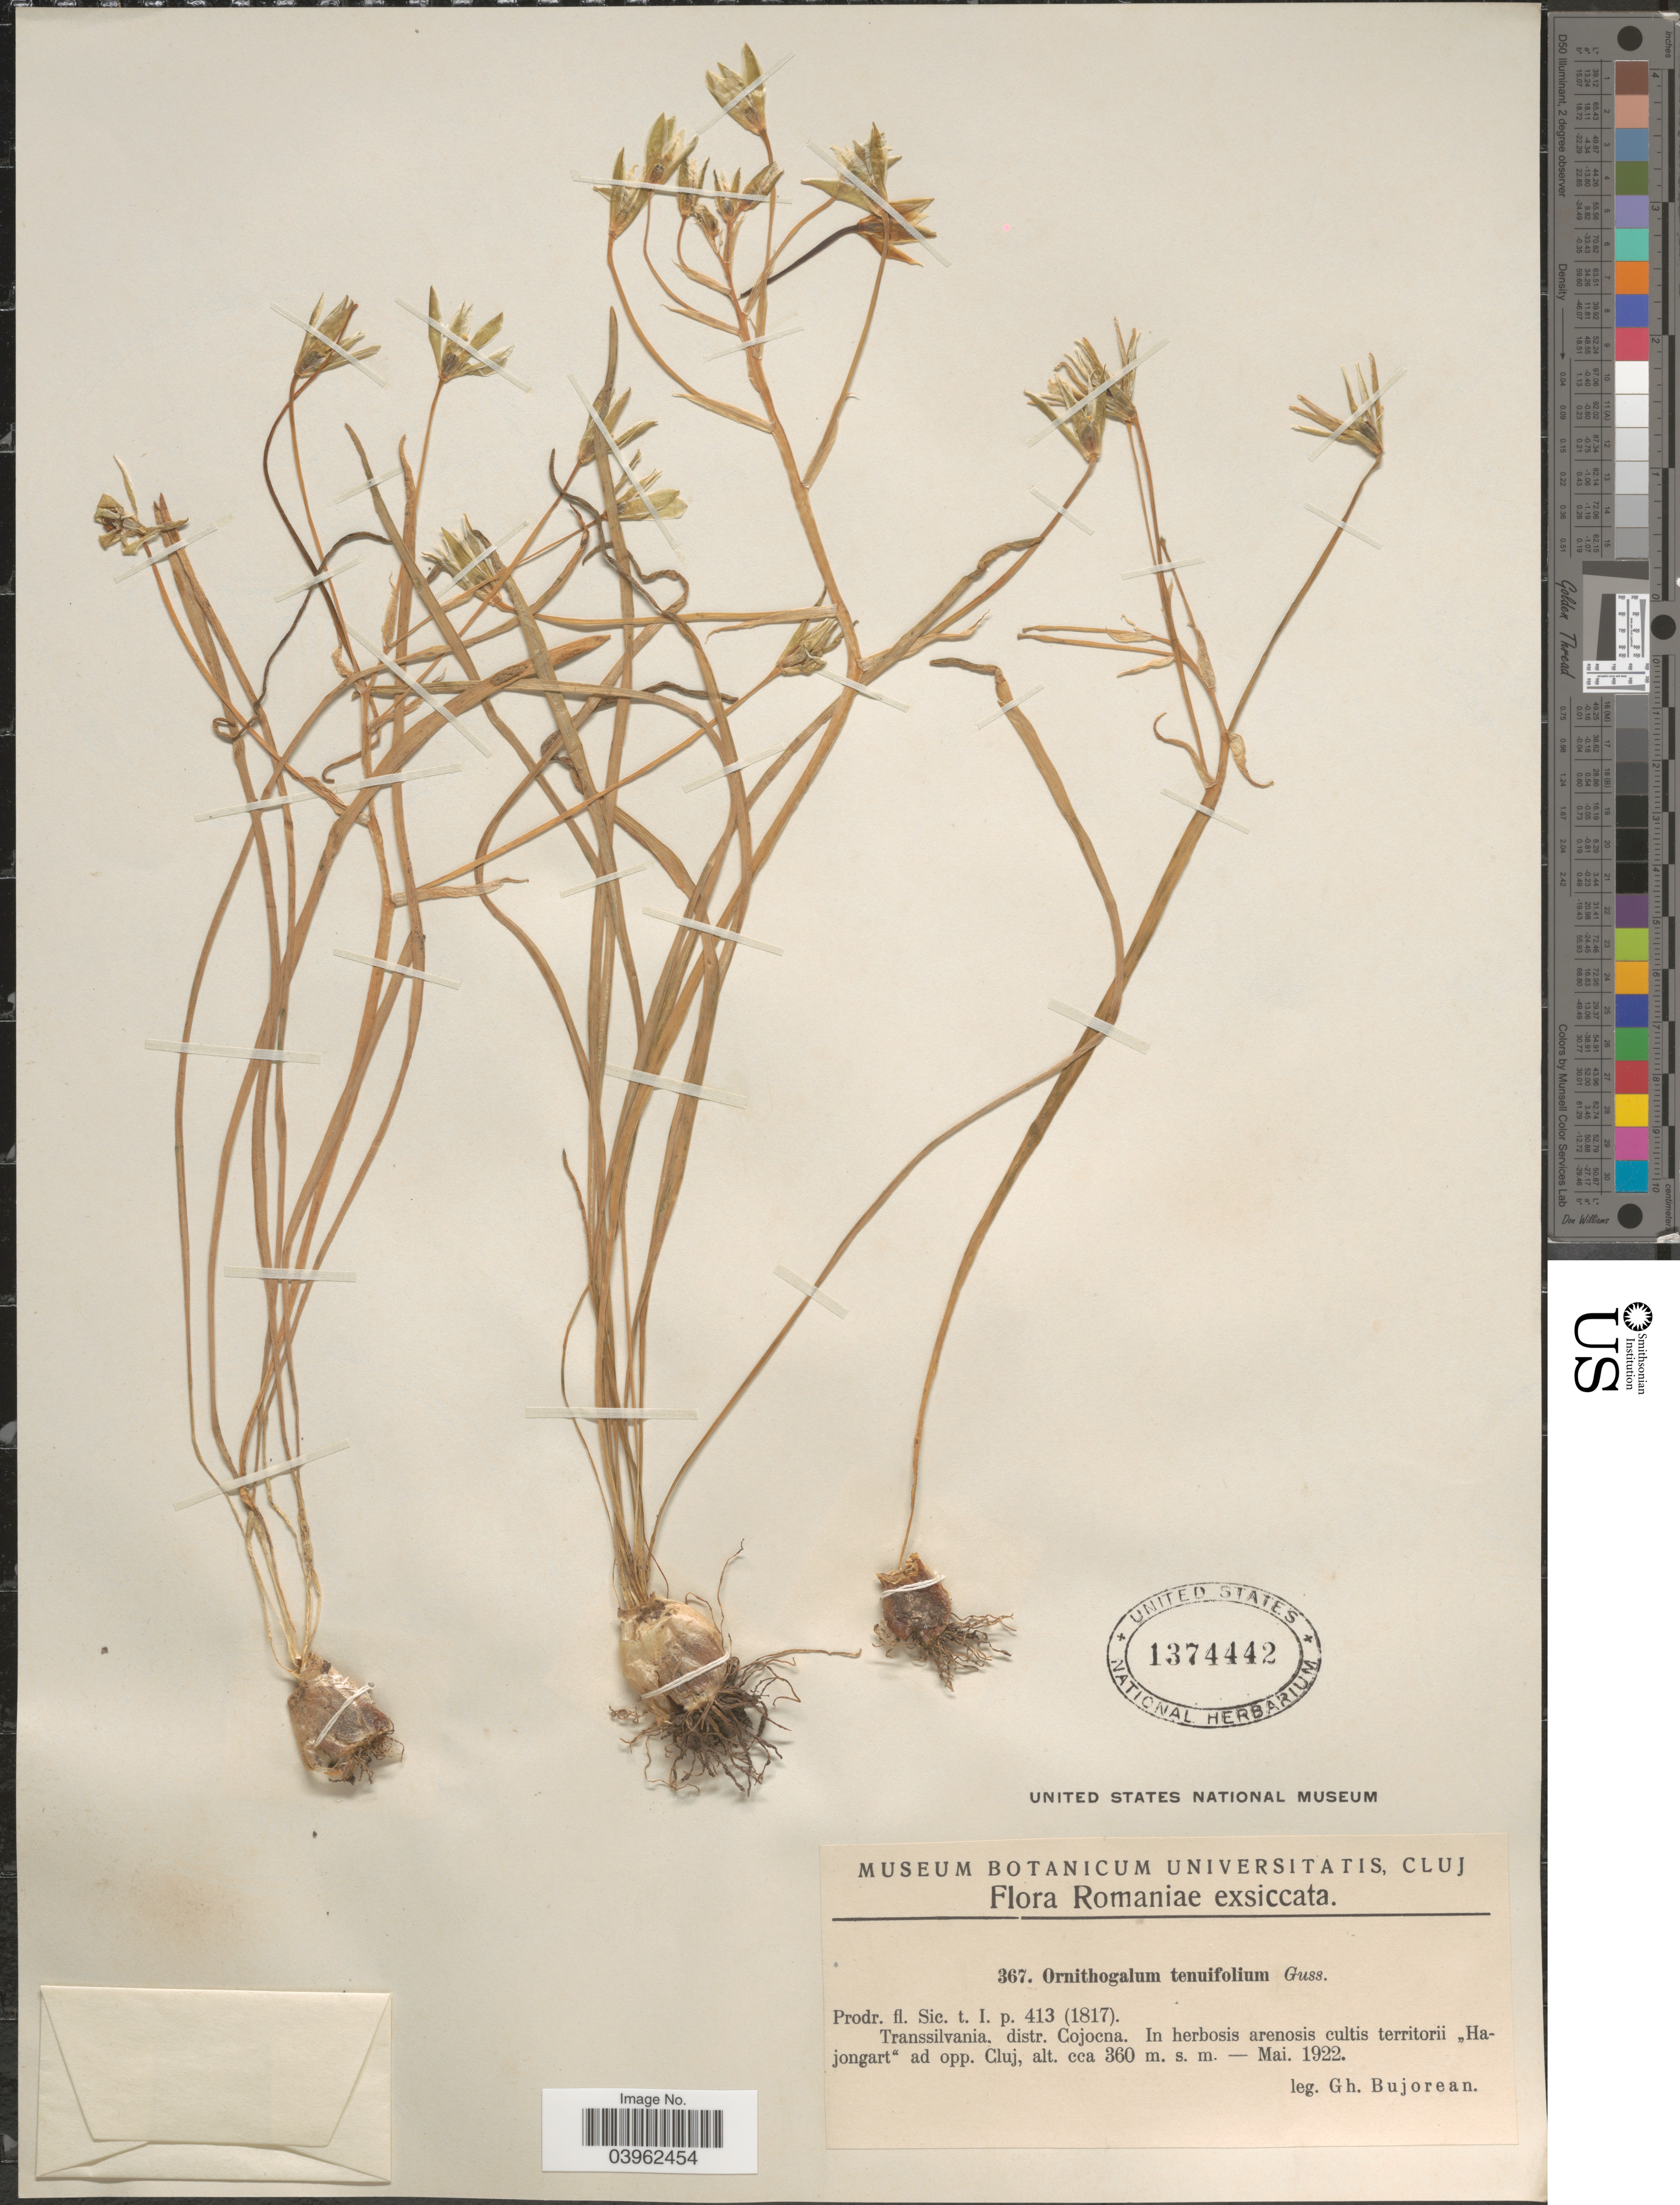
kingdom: Plantae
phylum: Tracheophyta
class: Liliopsida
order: Asparagales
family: Asparagaceae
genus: Ornithogalum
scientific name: Ornithogalum tenuifolium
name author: F. Delaroche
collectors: G. Bujorean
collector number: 367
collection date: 1922-05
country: Romania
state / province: Cluj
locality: Transsilvania, distr. Cojocna. In herbosis arenosis cultis territorrii "Hajongart" ad opp. Cluj.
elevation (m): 360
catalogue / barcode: US 1374442